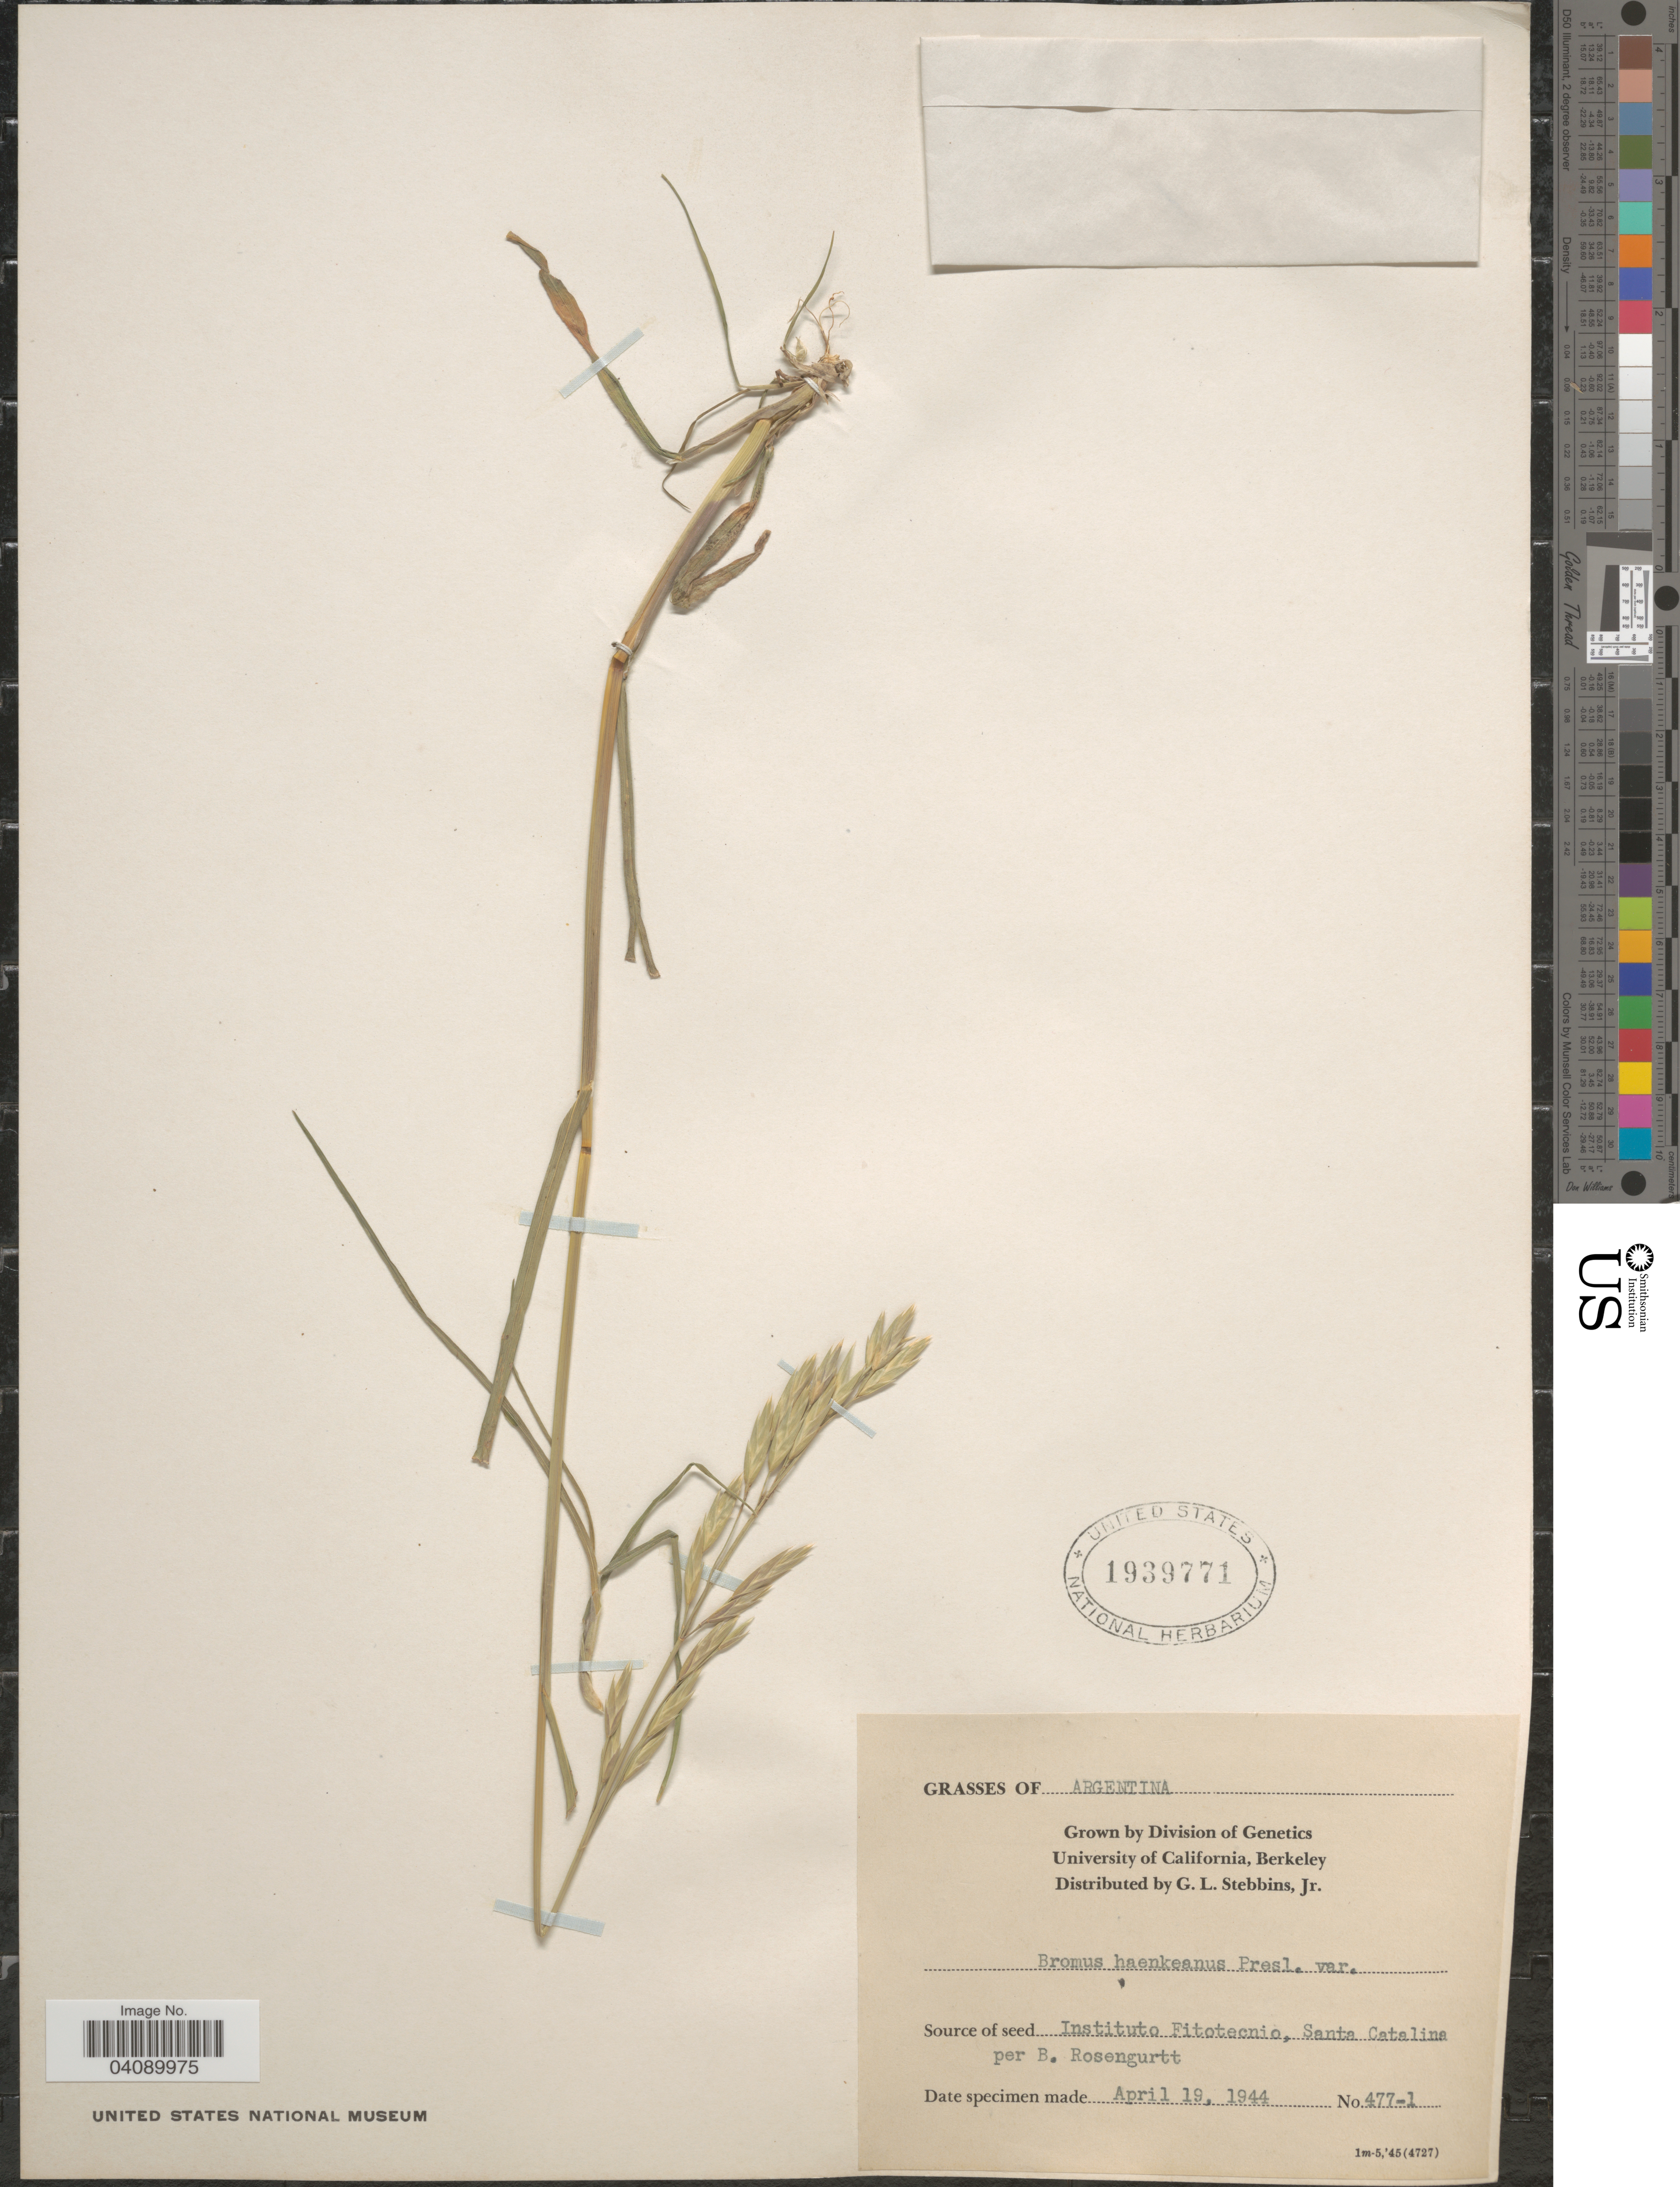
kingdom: Plantae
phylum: Tracheophyta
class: Liliopsida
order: Poales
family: Poaceae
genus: Bromus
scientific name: Bromus sp.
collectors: G. L. Stebbins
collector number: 477-1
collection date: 1944-04-19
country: United States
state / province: California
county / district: Alameda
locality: Grown by Division of Genetics. University of California, Berkeley.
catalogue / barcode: US 1939771